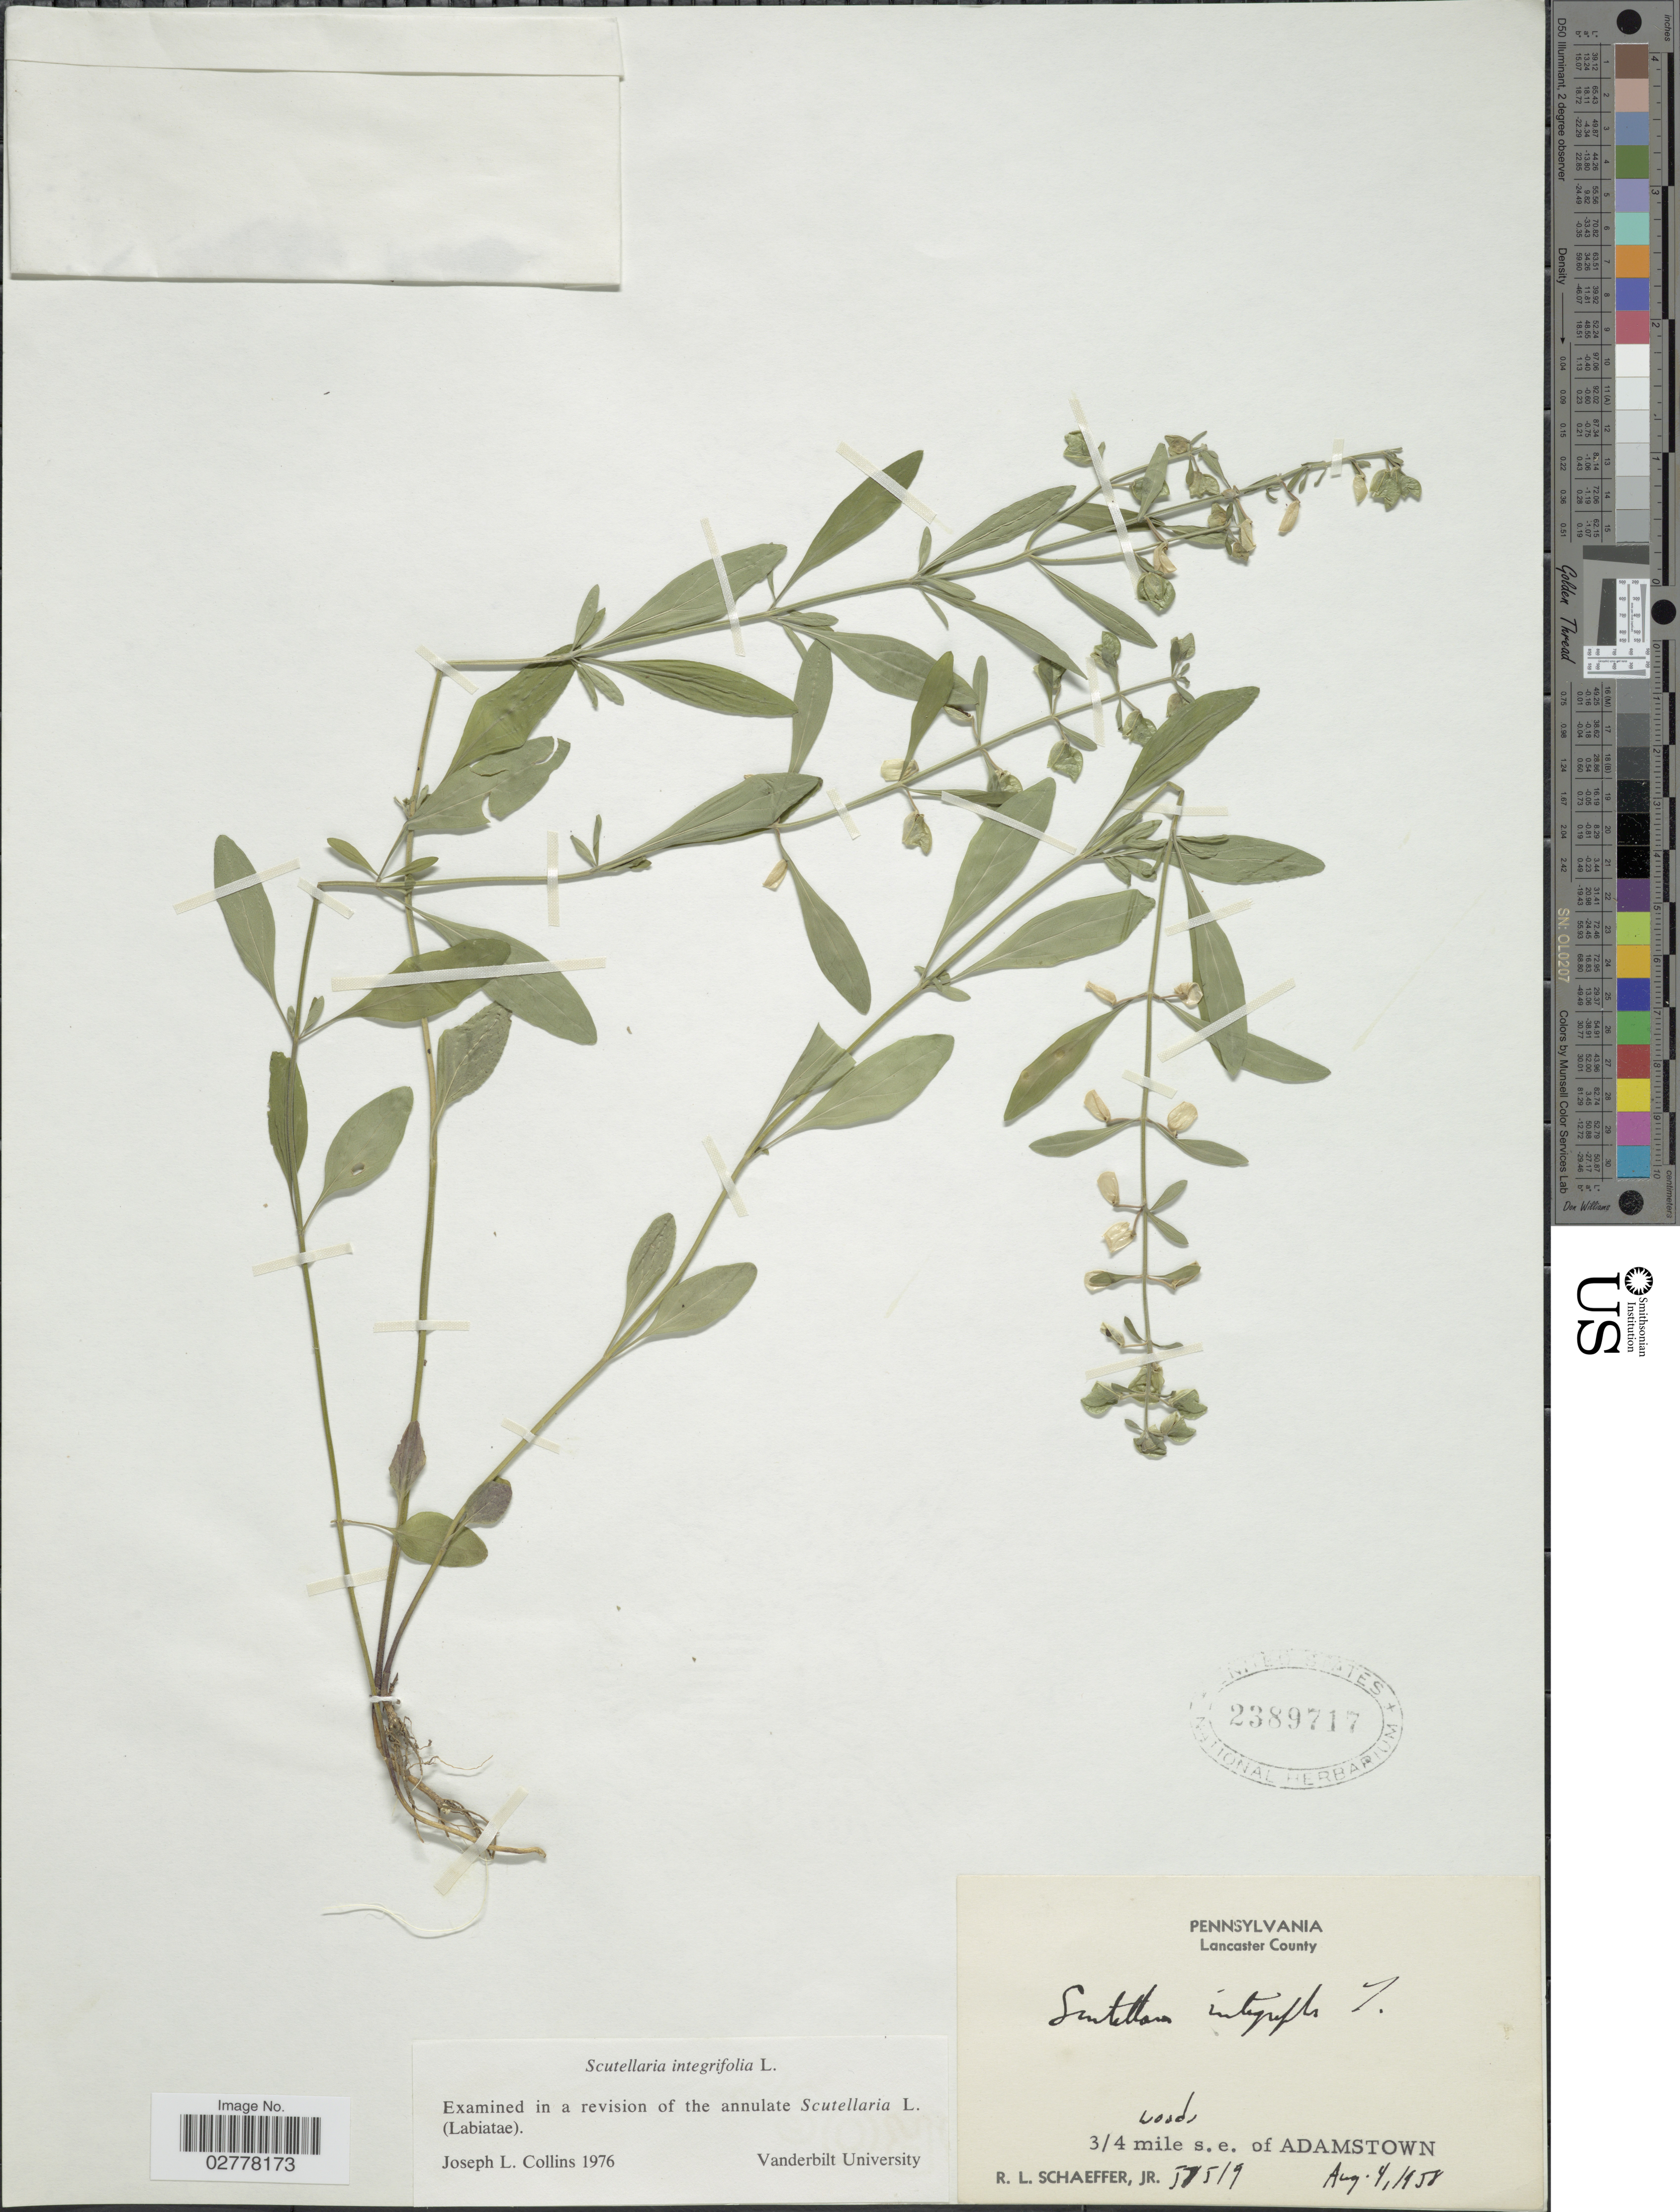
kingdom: Plantae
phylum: Tracheophyta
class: Magnoliopsida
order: Lamiales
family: Lamiaceae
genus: Scutellaria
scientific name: Scutellaria integrifolia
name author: L.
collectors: R. L. Schaeffer Jr.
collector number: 57519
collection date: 1958-08-04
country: United States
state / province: Pennsylvania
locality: Lancaster County. Woods. ¾ mile s.e. of Adamstown.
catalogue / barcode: US 2389717